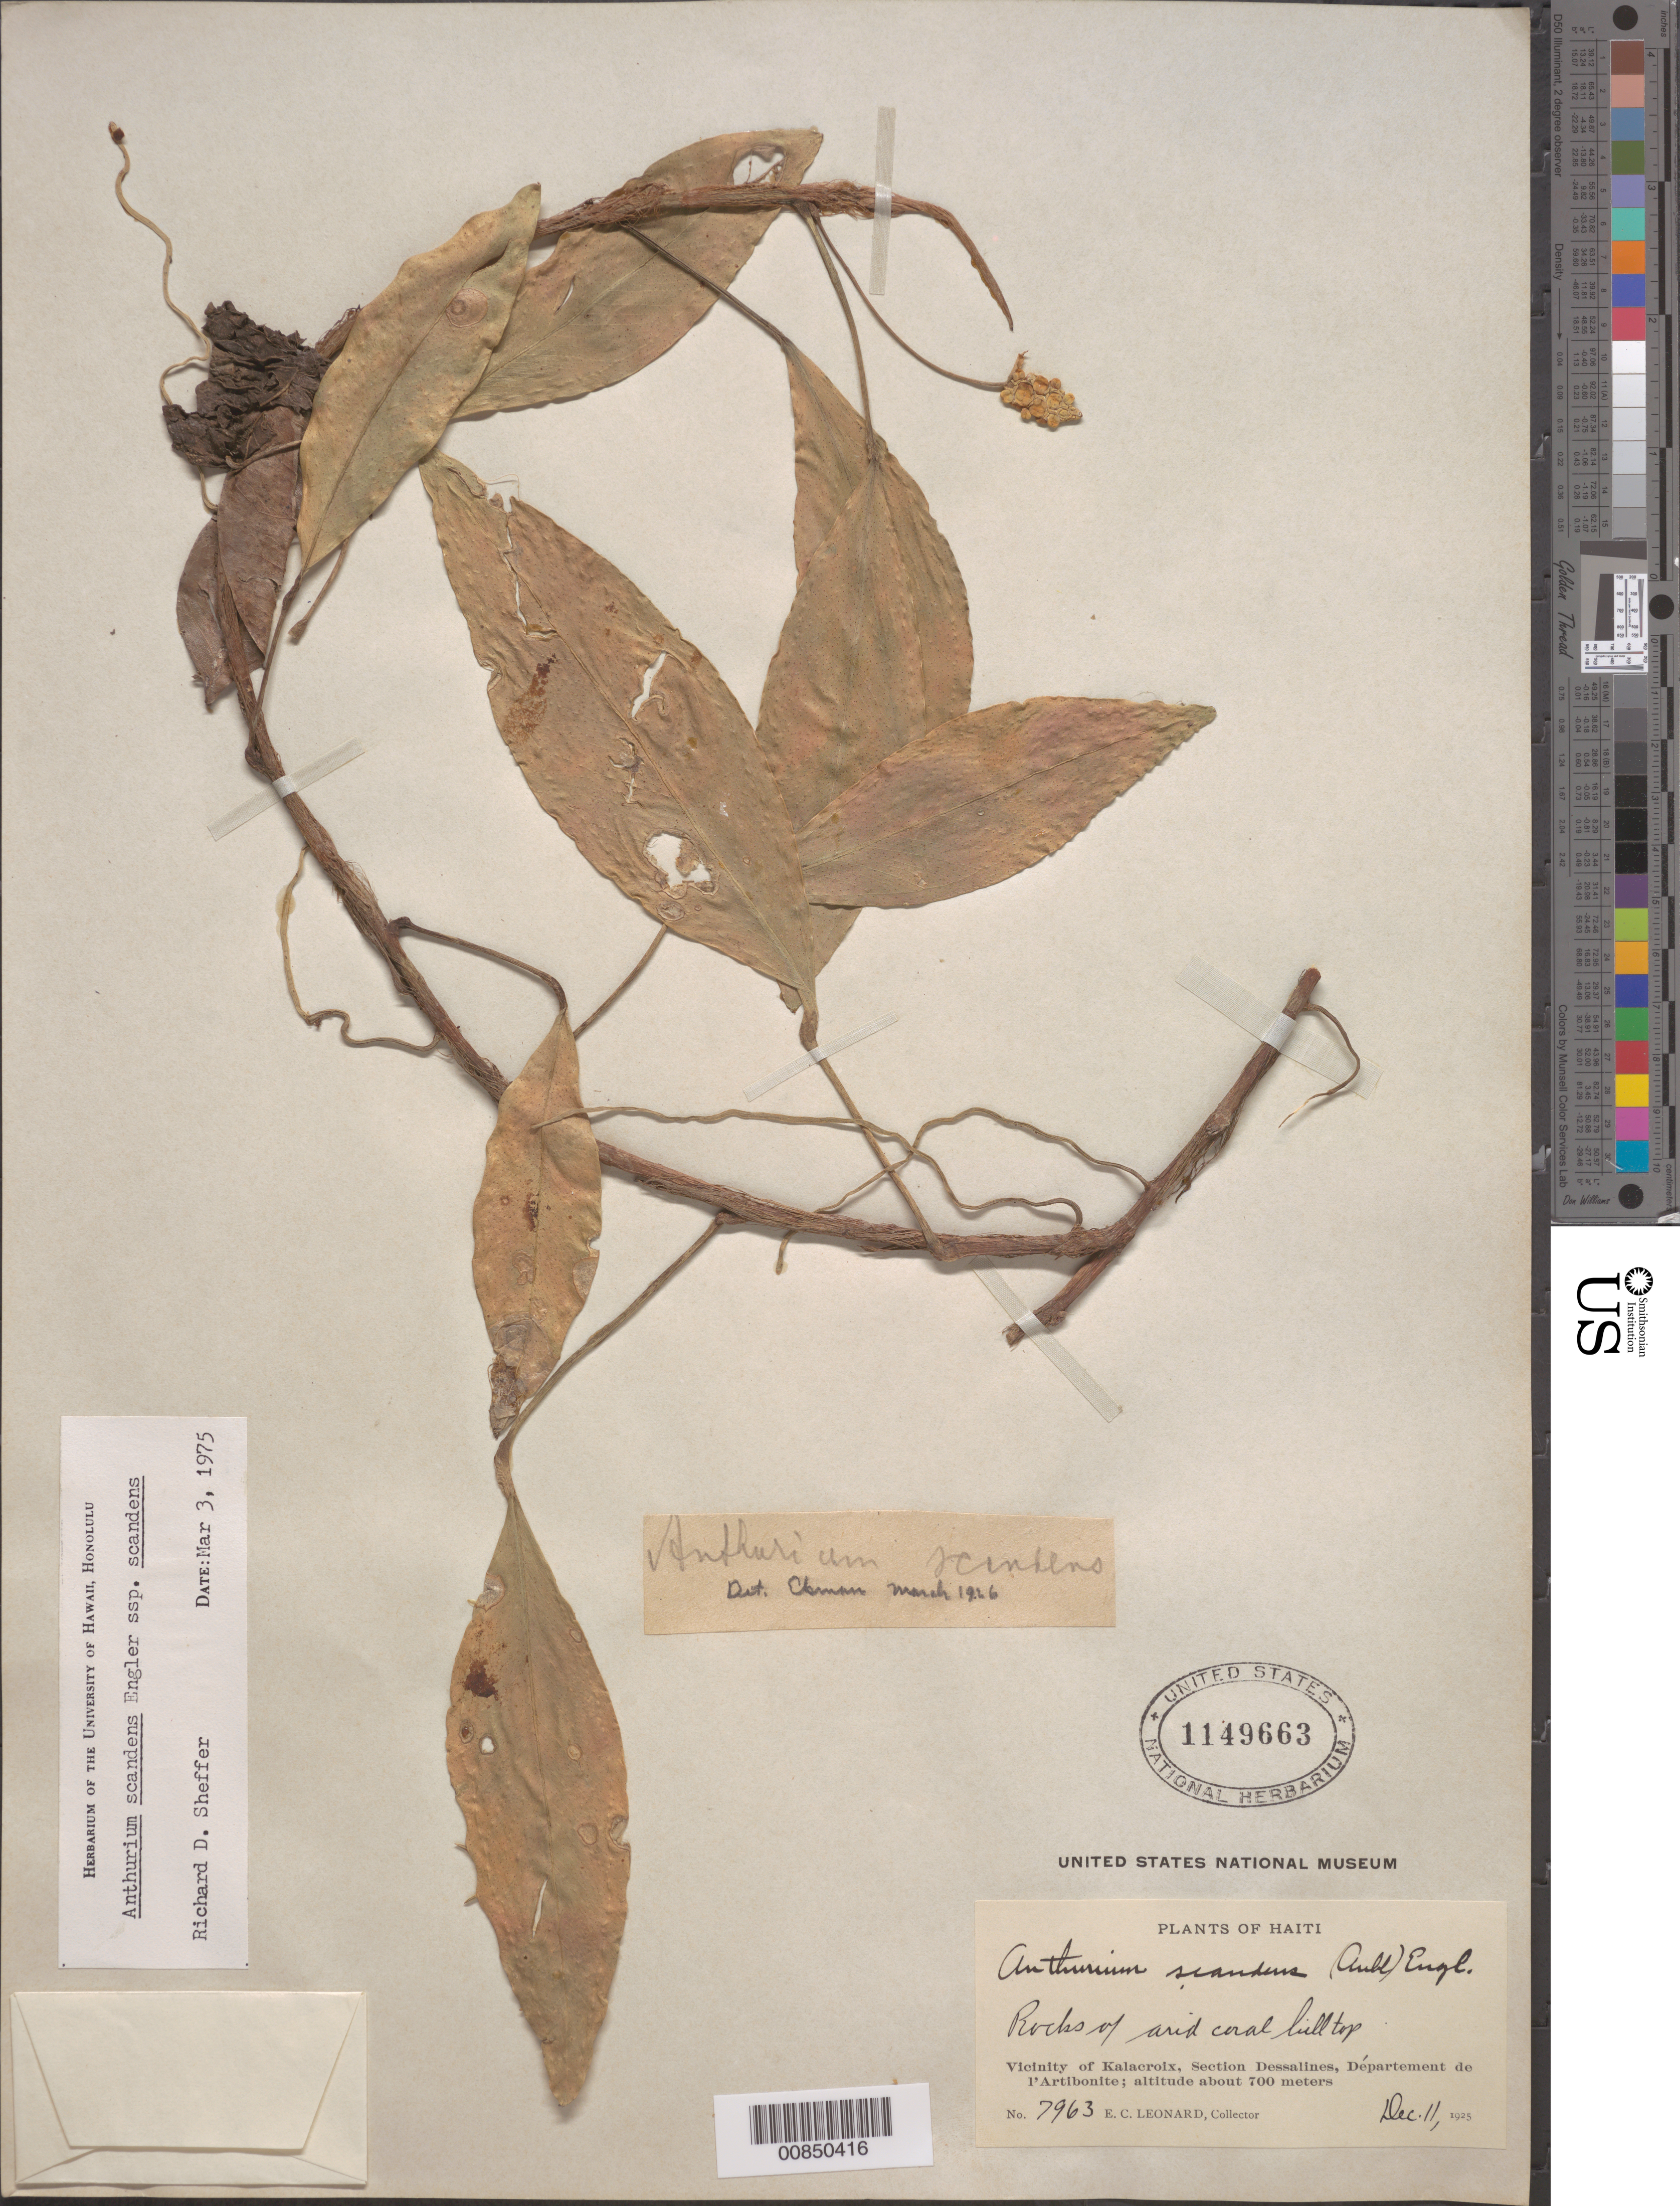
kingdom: Plantae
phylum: Tracheophyta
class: Liliopsida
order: Alismatales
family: Araceae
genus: Anthurium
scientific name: Anthurium scandens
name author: (Aubl.) Engl.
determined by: Sheffer, R. D.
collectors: E. C. Leonard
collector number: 7963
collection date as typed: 11 Dec 1925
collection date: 1925-12-11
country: Haiti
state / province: Artibonite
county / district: Dessalines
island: Hispaniola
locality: Vicinity of Kalacroix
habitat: Rocks of arid coral hill top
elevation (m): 700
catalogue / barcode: US 1149663